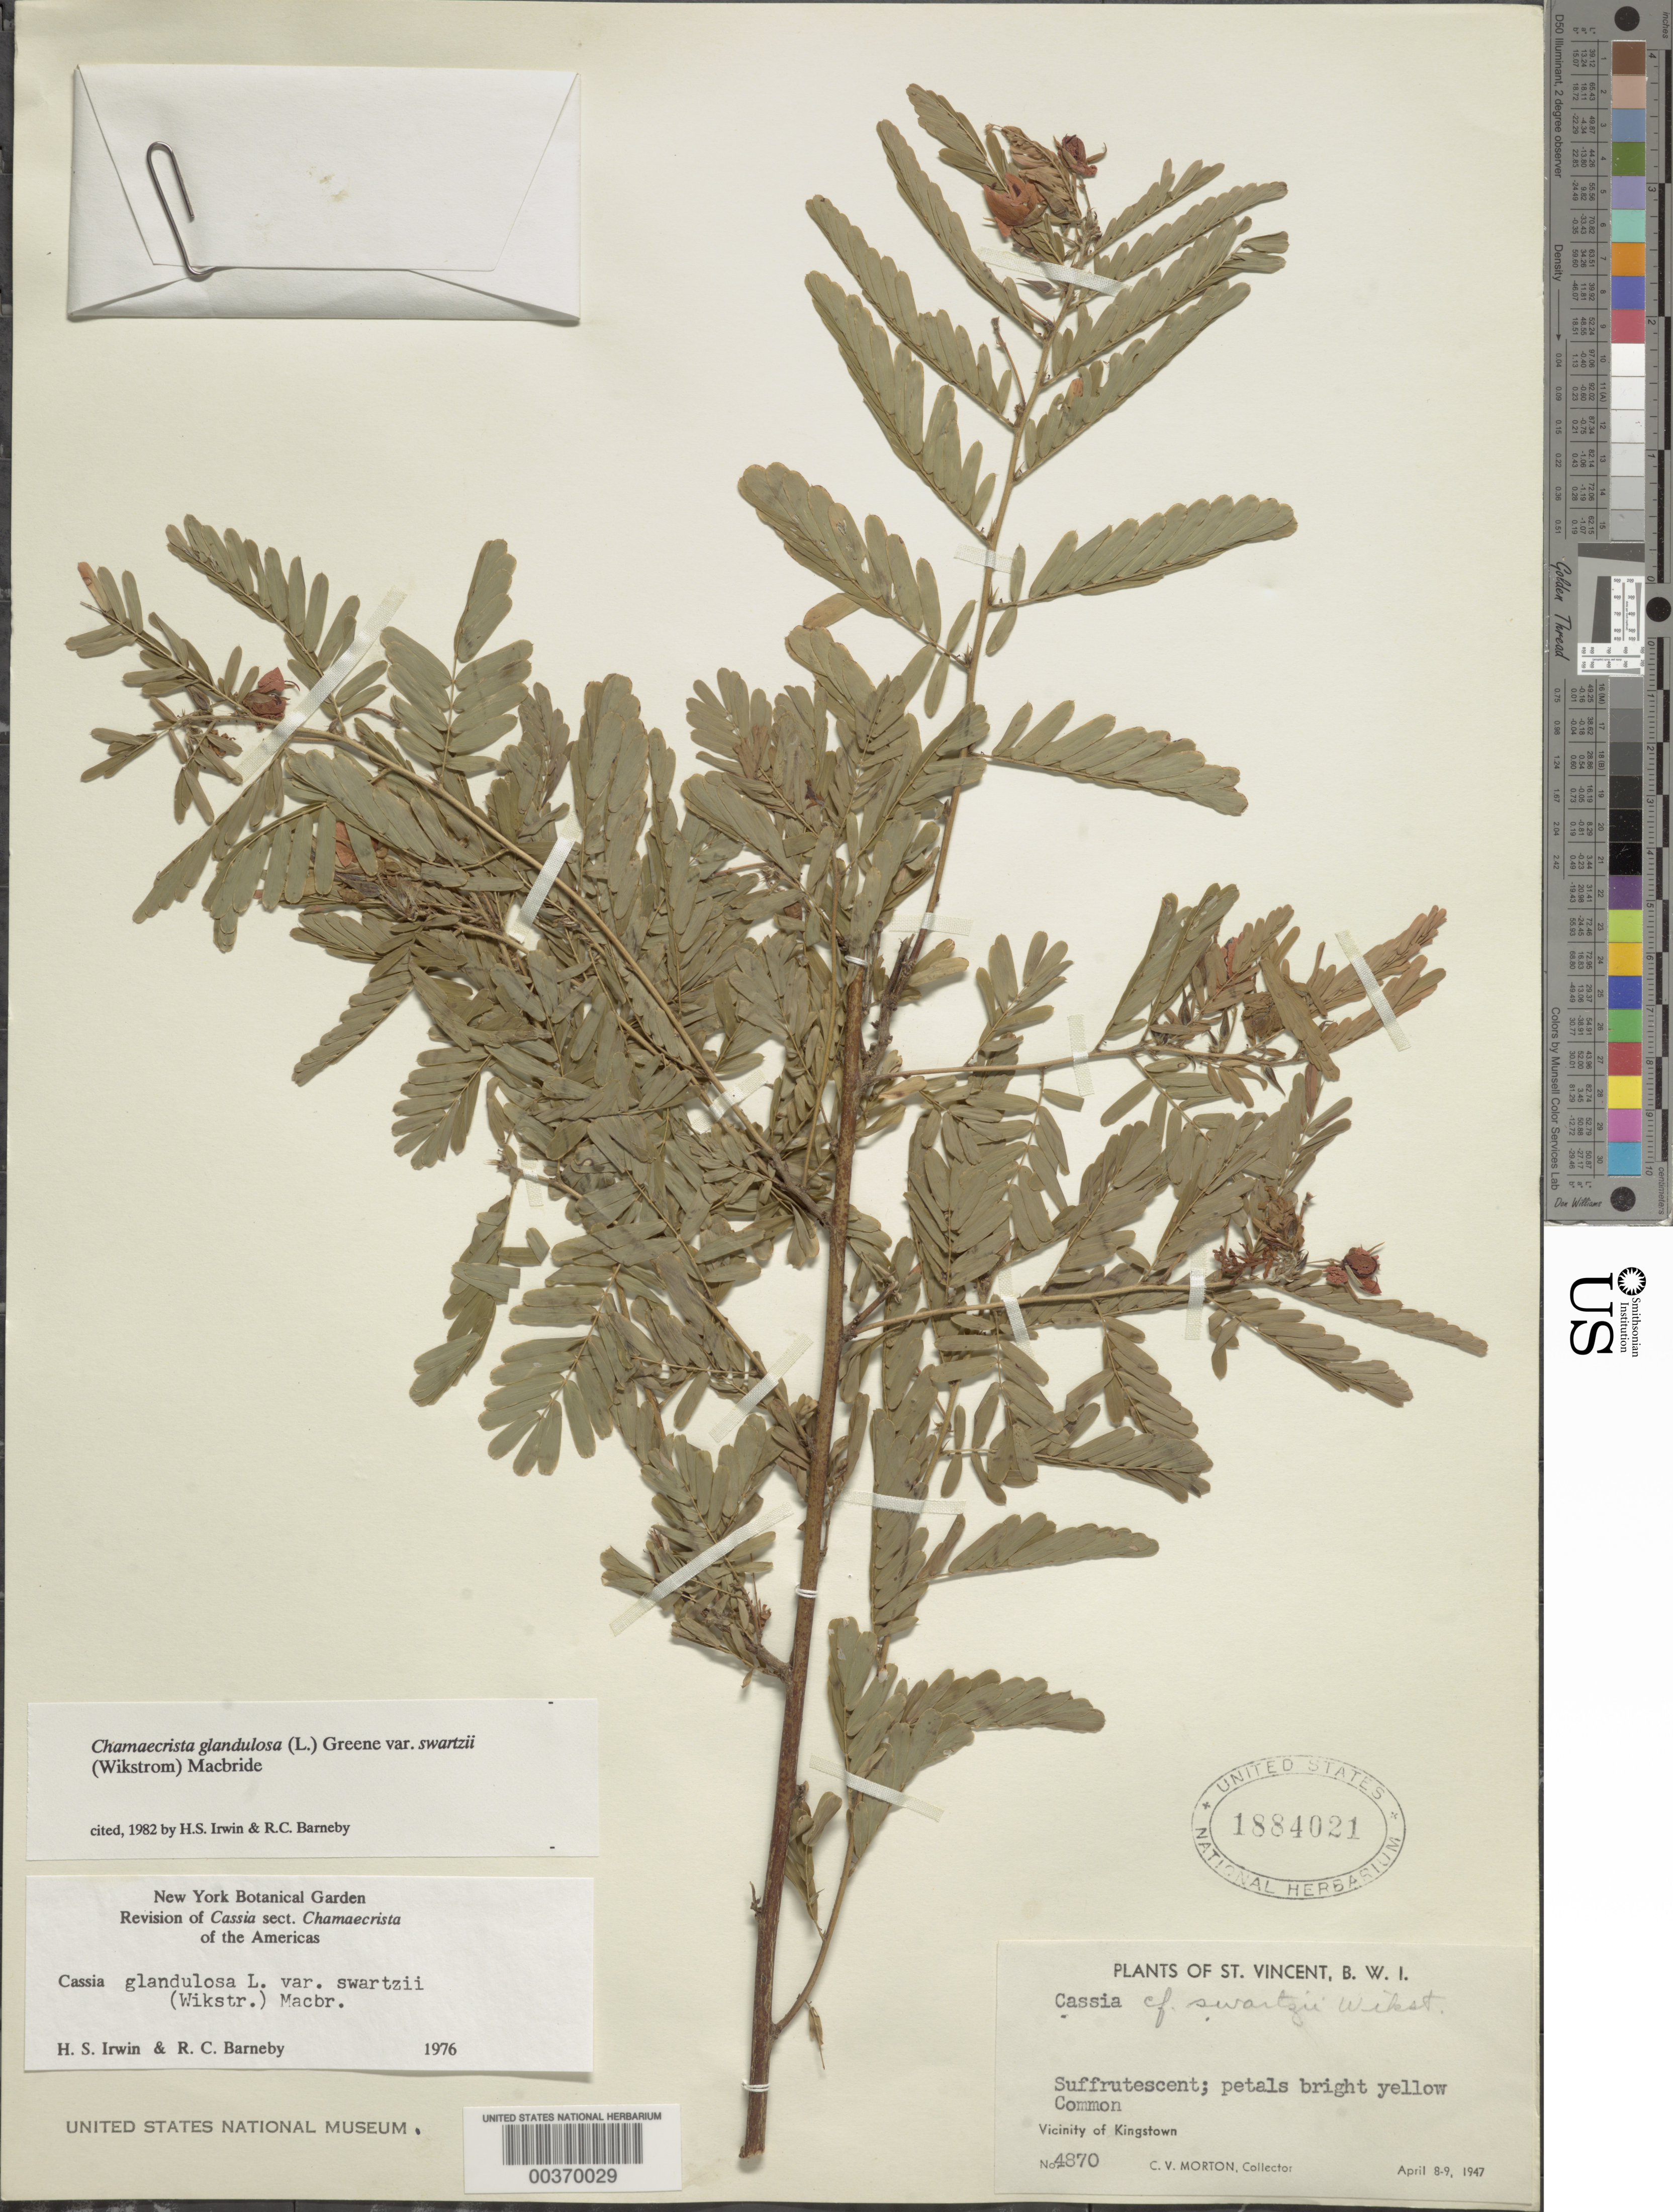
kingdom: Plantae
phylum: Tracheophyta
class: Magnoliopsida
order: Fabales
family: Fabaceae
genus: Chamaecrista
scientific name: Chamaecrista glandulosa var. swartzii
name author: (Wikstr.) H.S. Irwin & Barneby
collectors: C. V. Morton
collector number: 4870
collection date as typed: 08 Apr 1947 to 09 Apr 1947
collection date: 1947-04-08/1947-04-09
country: St. Vincent - Grenadines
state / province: Saint George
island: St. Vincent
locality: Vicinity of kingstown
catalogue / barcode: US 1884021